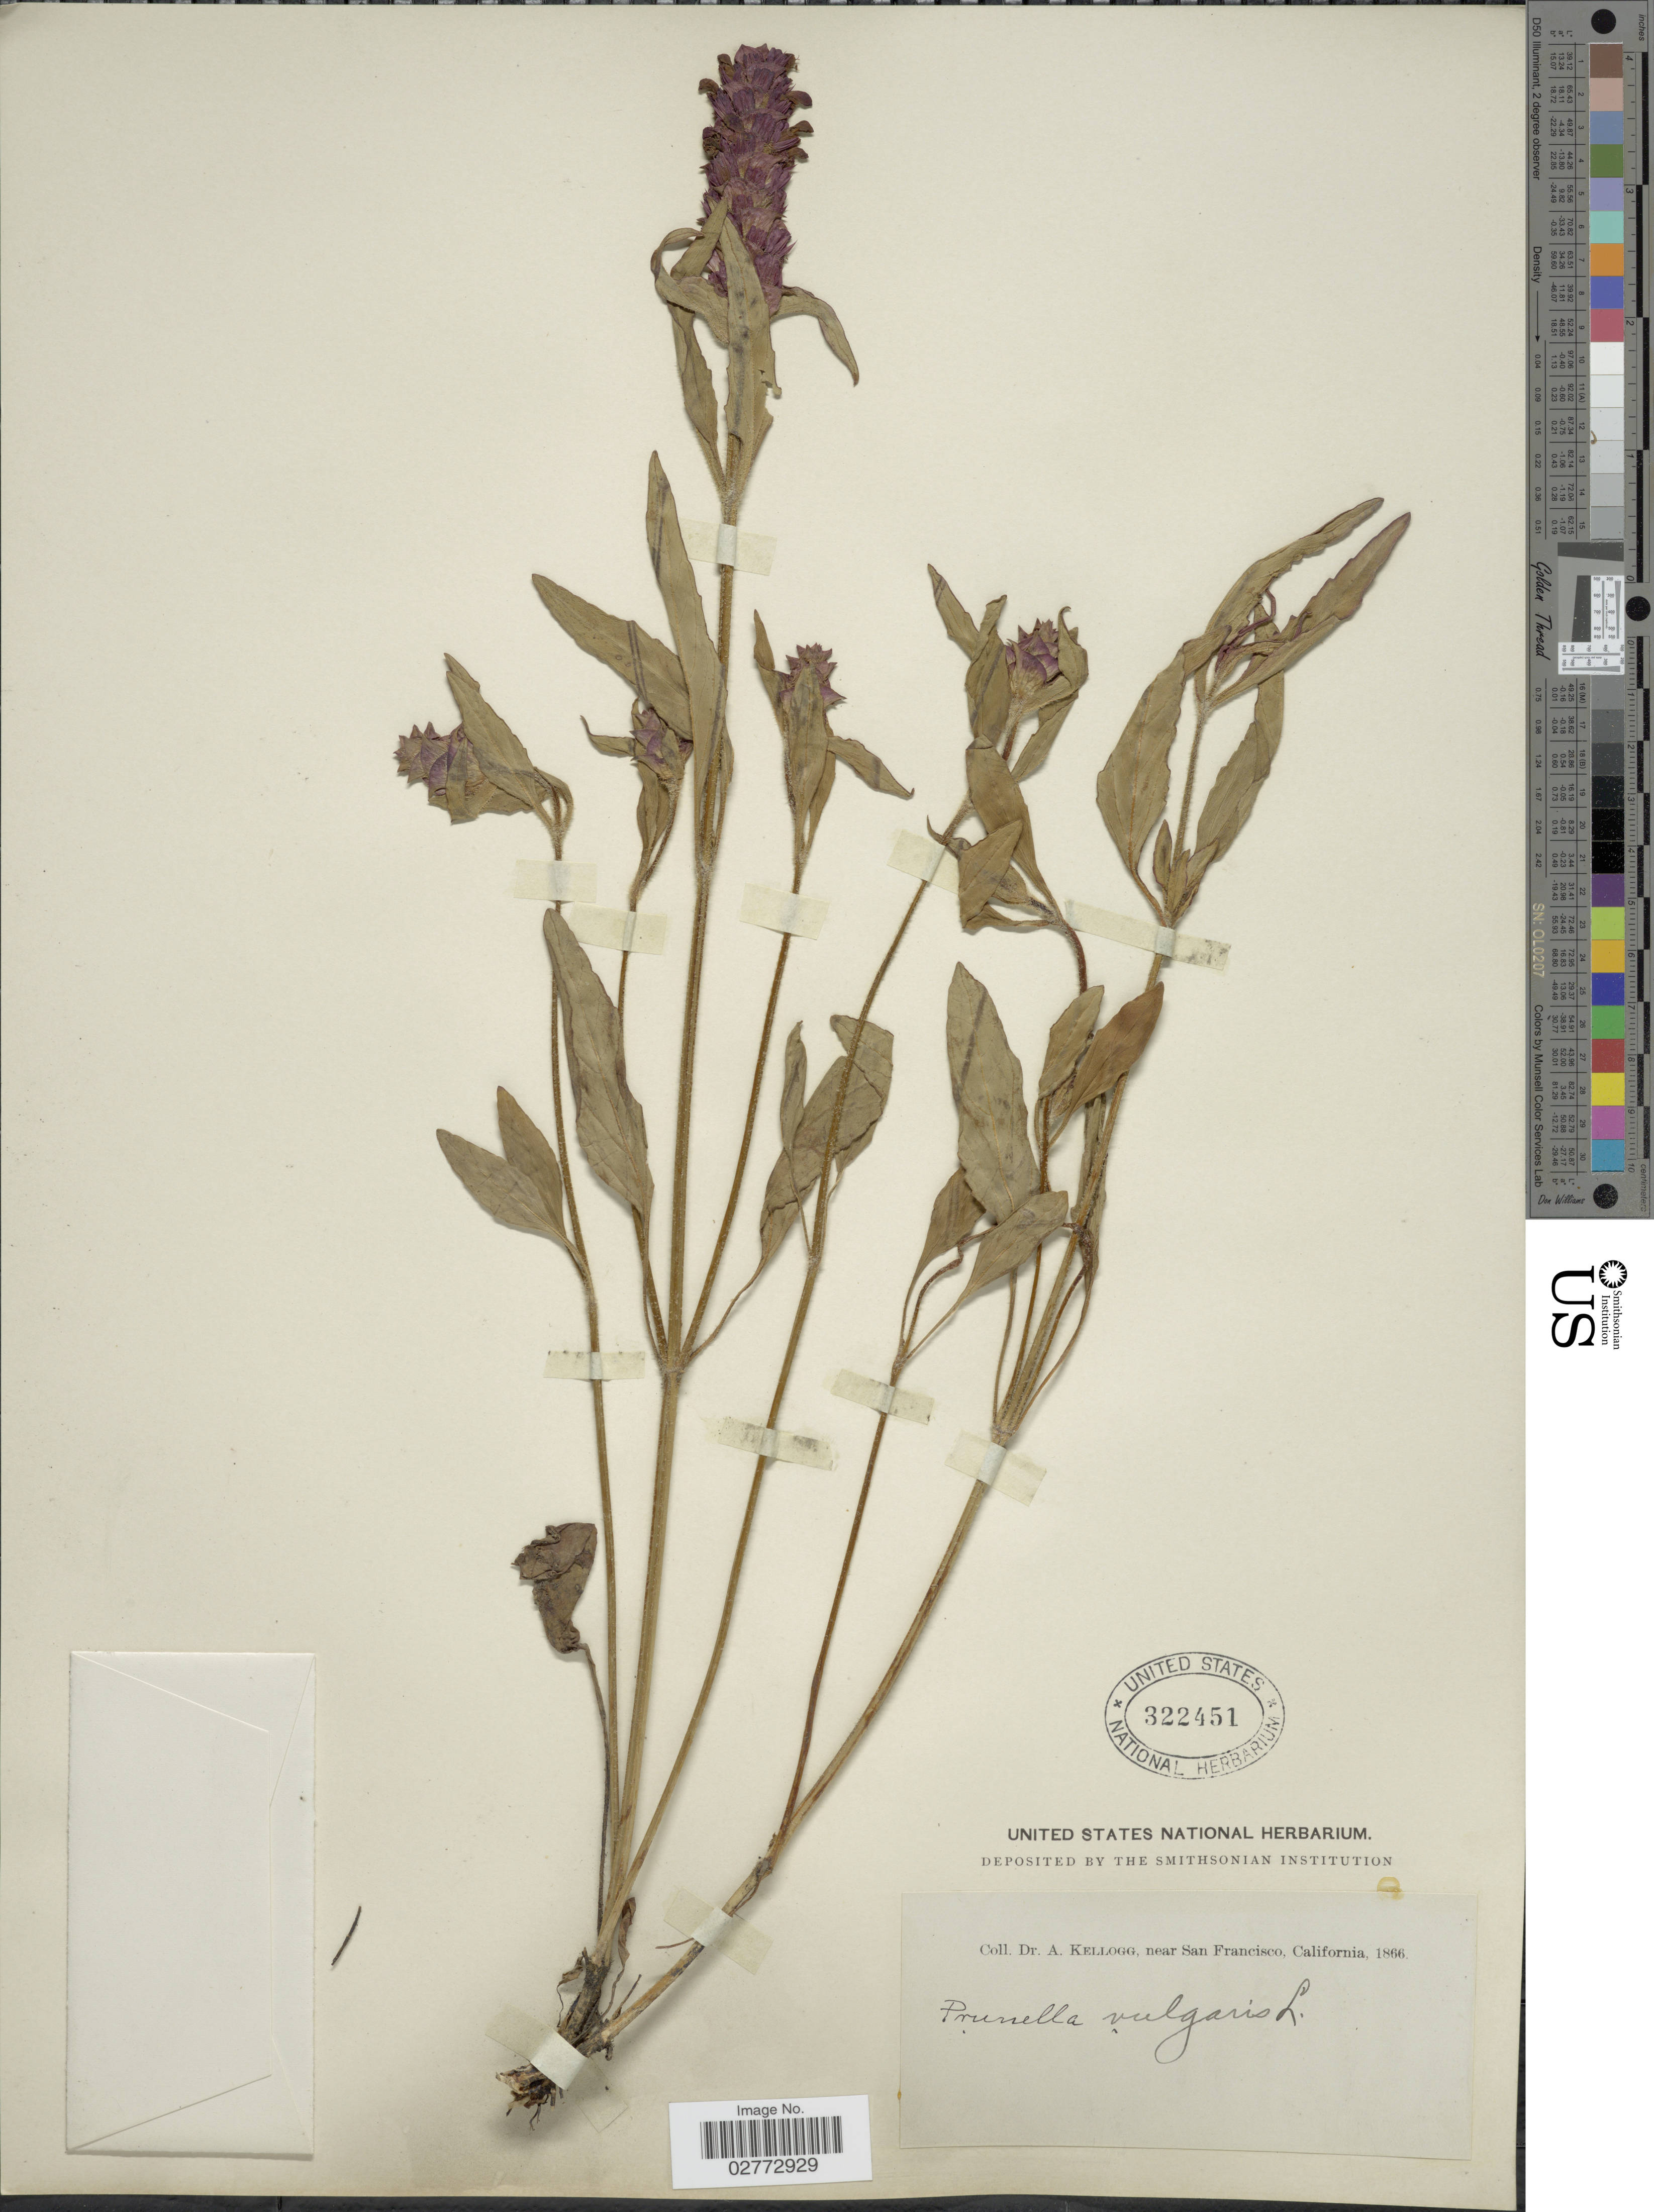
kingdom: Plantae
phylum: Tracheophyta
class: Magnoliopsida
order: Lamiales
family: Lamiaceae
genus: Prunella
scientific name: Prunella vulgaris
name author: L.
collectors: A. Kellogg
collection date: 1866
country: United States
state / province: California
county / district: San Francisco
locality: Near San Francisco.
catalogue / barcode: US 322451